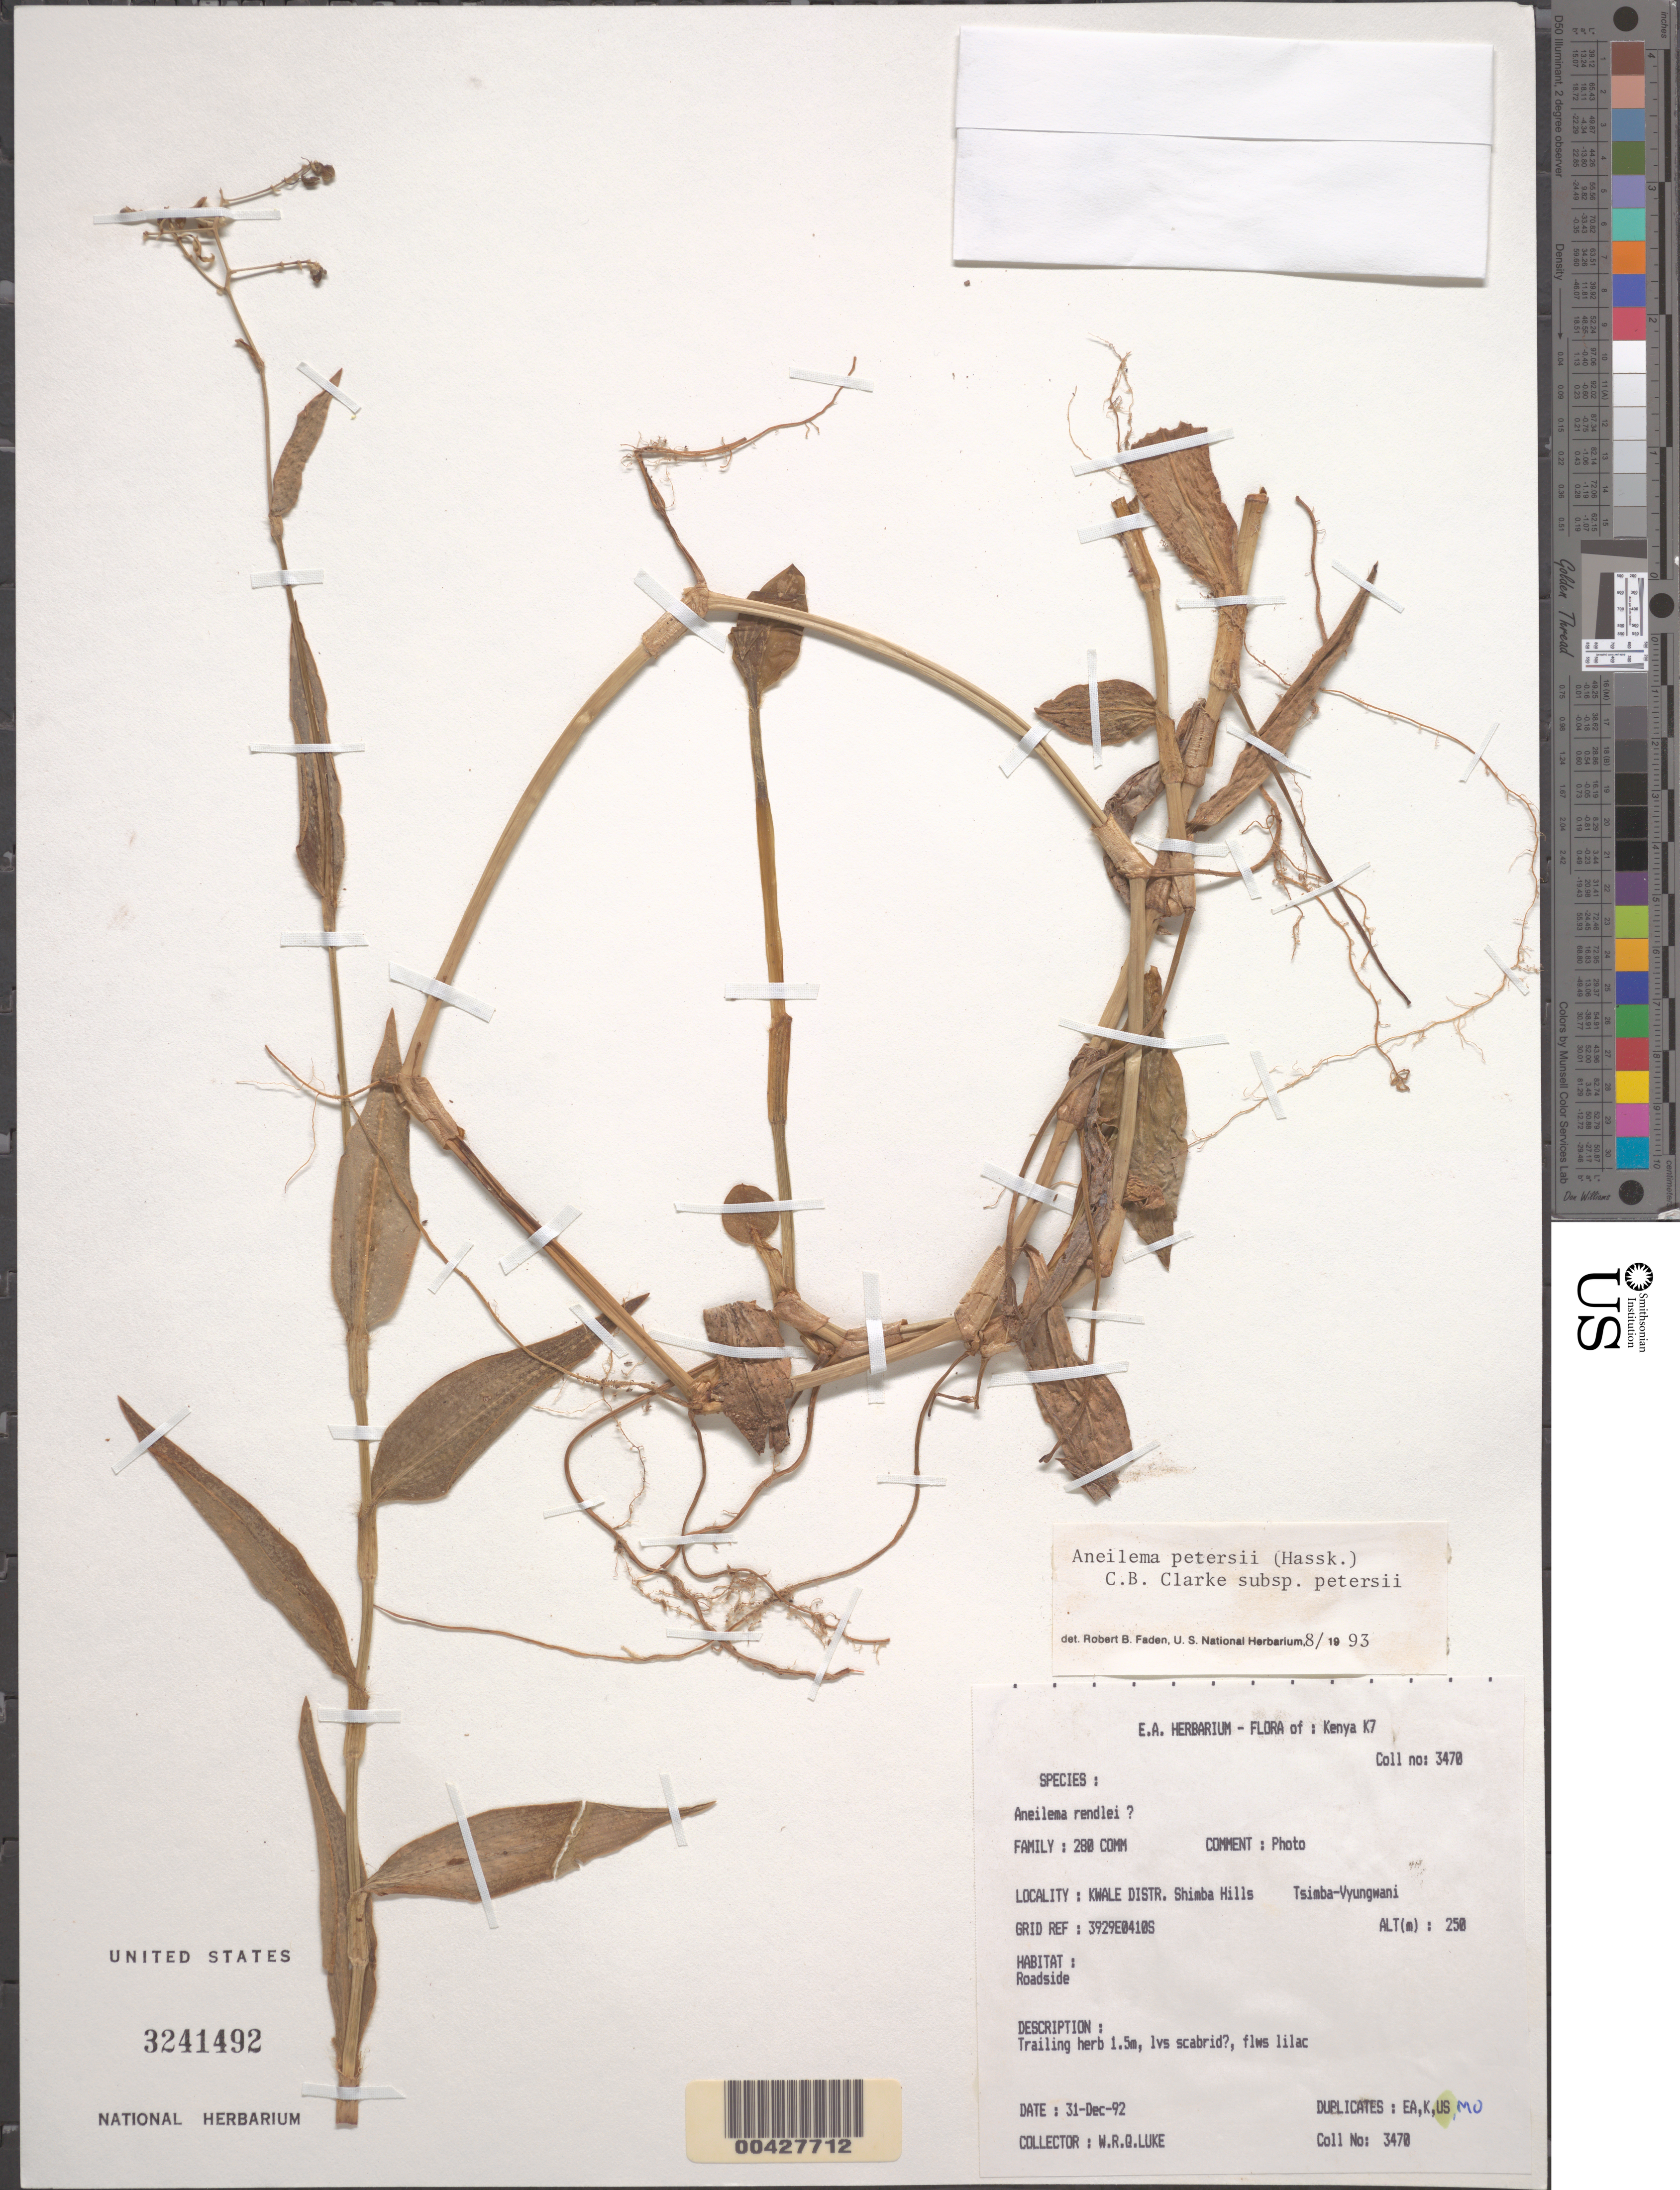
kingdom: Plantae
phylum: Tracheophyta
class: Liliopsida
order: Commelinales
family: Commelinaceae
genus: Aneilema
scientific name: Aneilema petersii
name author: (Hassk.) C.B. Clarke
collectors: M. Luke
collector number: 3478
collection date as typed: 31 Dec 1992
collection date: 1992-12-31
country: Kenya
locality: Kwale, shimba hills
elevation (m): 250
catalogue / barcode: US 3241492